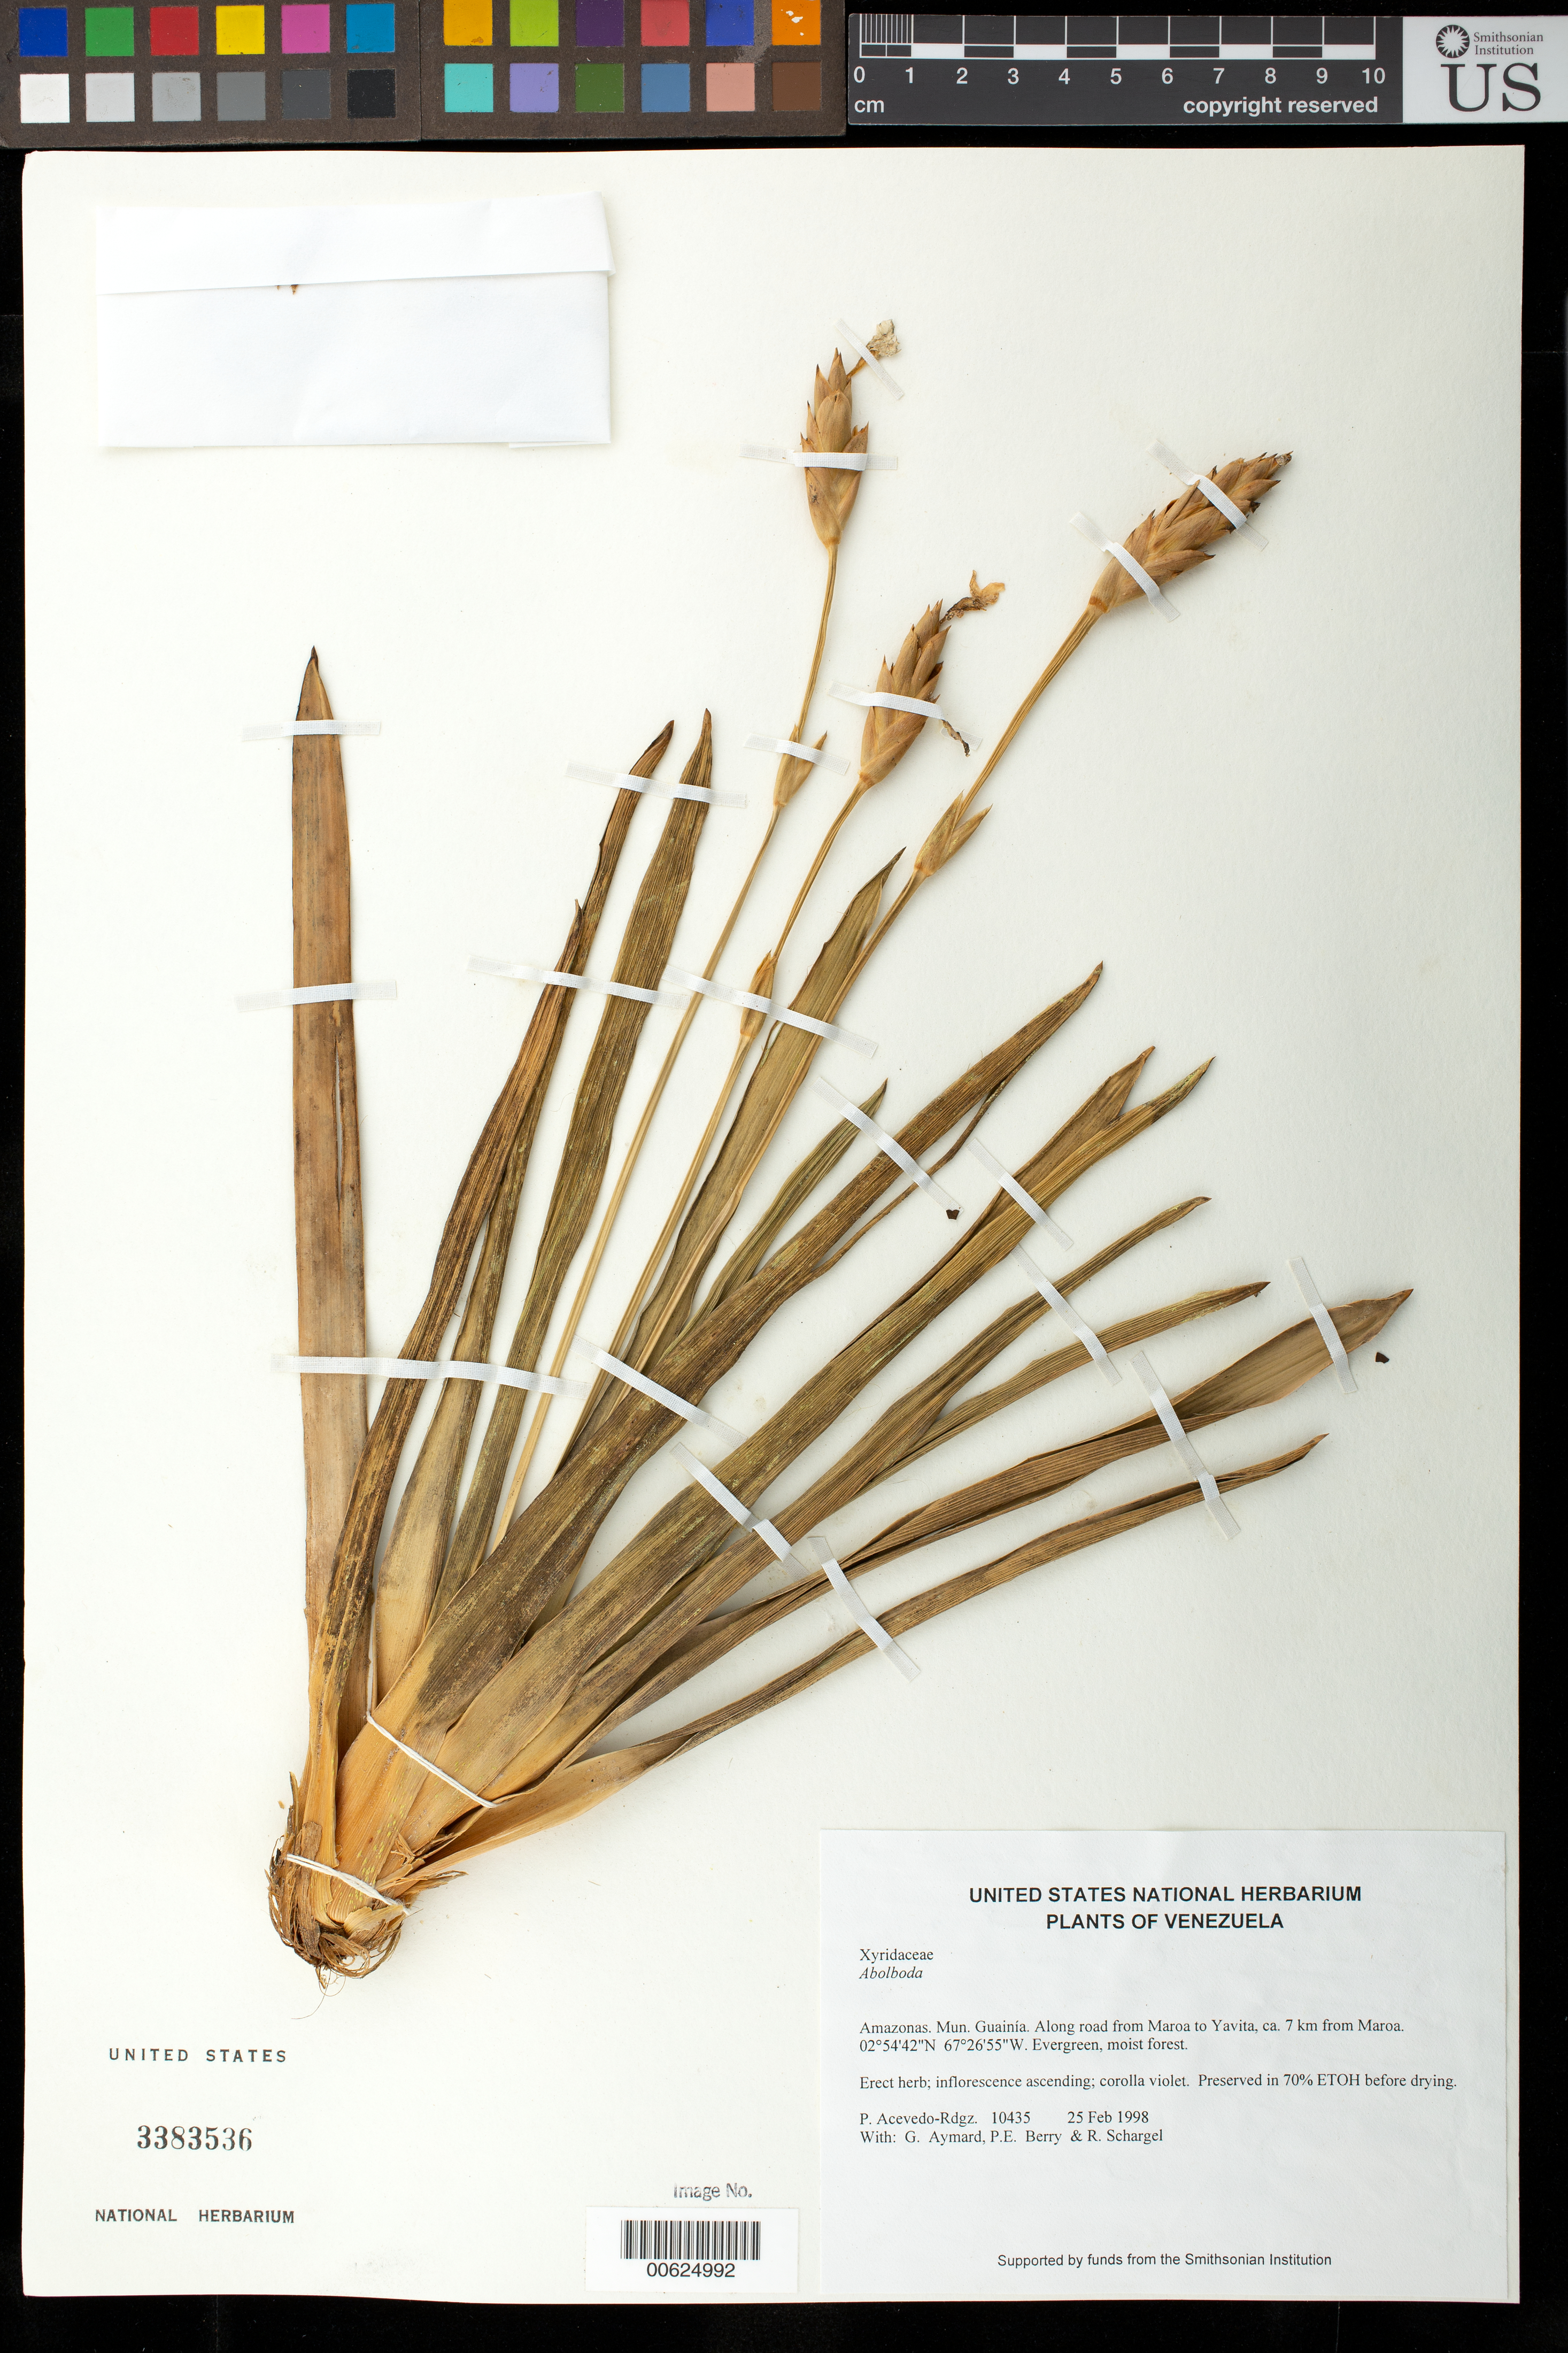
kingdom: Plantae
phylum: Tracheophyta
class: Liliopsida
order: Poales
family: Xyridaceae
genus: Abolboda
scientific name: Abolboda sp.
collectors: P. Acevedo-Rodr., G. A. Aymard, P. E. Berry & R. Schargel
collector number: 10435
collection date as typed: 25 Feb 1998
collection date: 1998-02-25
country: Venezuela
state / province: Amazonas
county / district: Maroa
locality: Along road from Maroa to Yavita, ca. 7 km from Maroa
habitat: Evergreen, moist forest.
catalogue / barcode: US 3383536